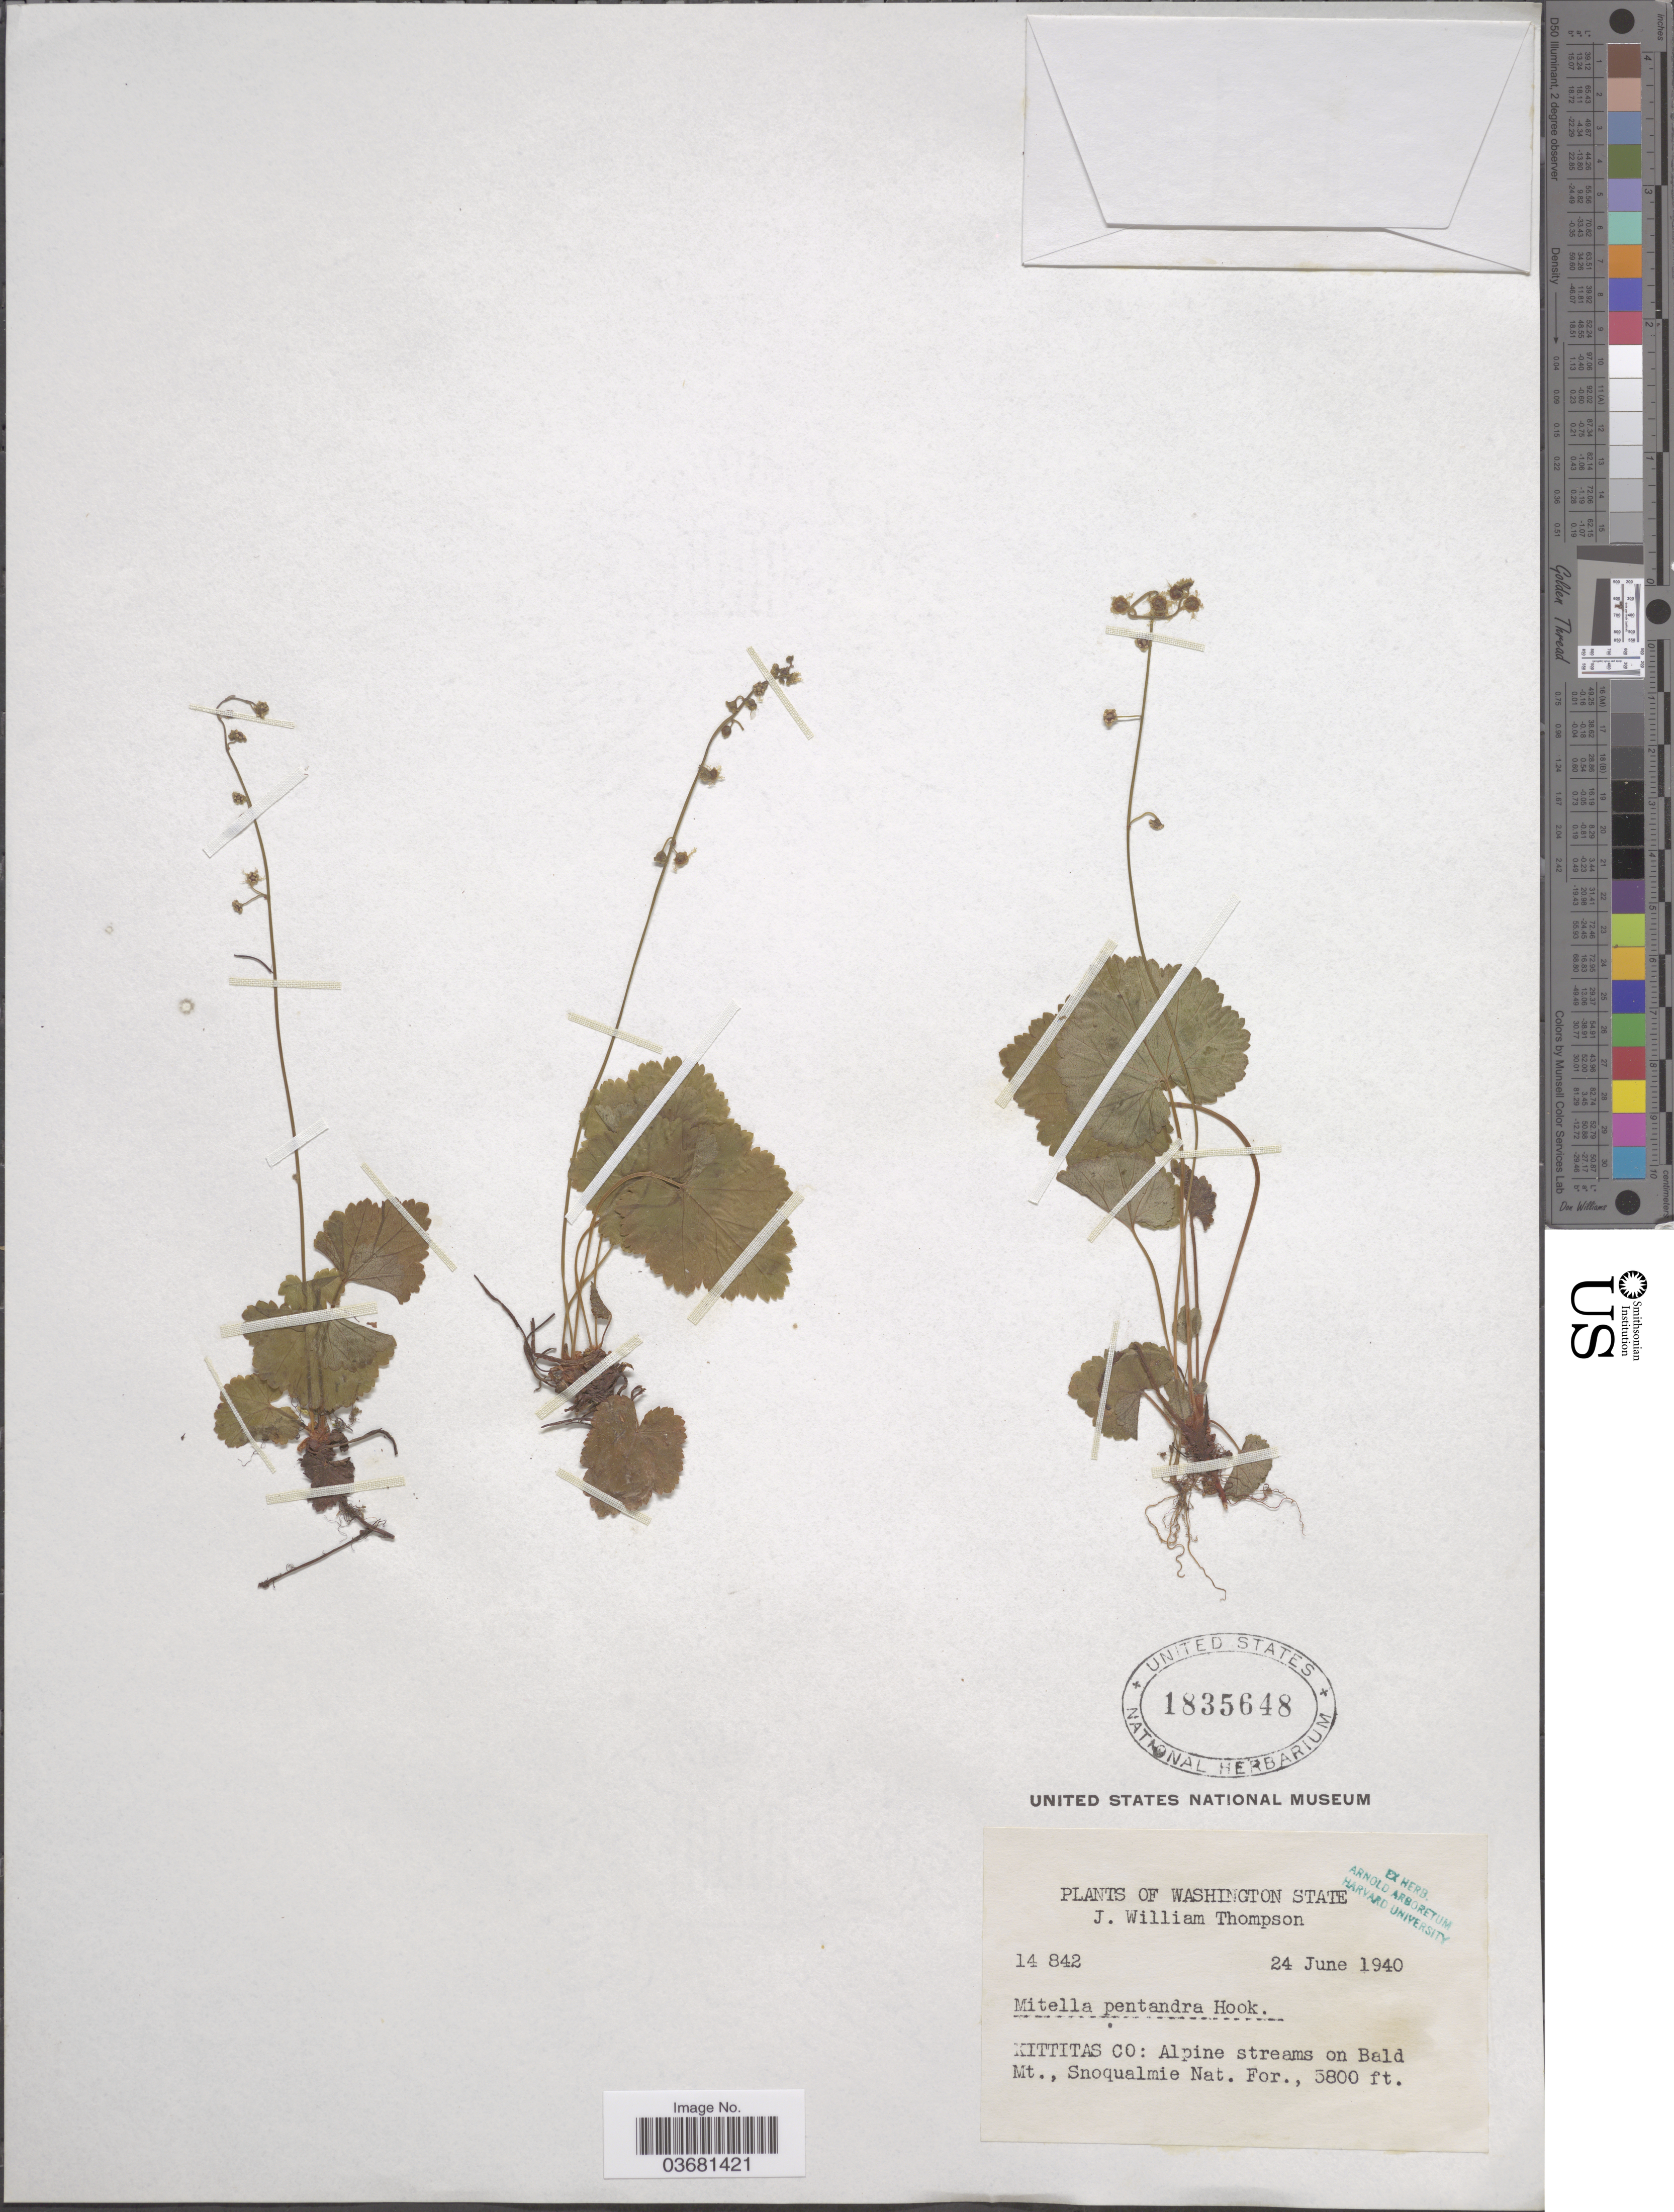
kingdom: Plantae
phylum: Tracheophyta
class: Magnoliopsida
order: Saxifragales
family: Saxifragaceae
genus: Mitella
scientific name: Mitella pentandra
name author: Hook.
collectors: J. W. Thompson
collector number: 14842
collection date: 1940-06-24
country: United States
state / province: Washington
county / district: Kittitas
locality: Kittitas Co: Alpine streams on Bald Mt., Snoqualmie Nat. For.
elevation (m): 1768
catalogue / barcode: US 1835648